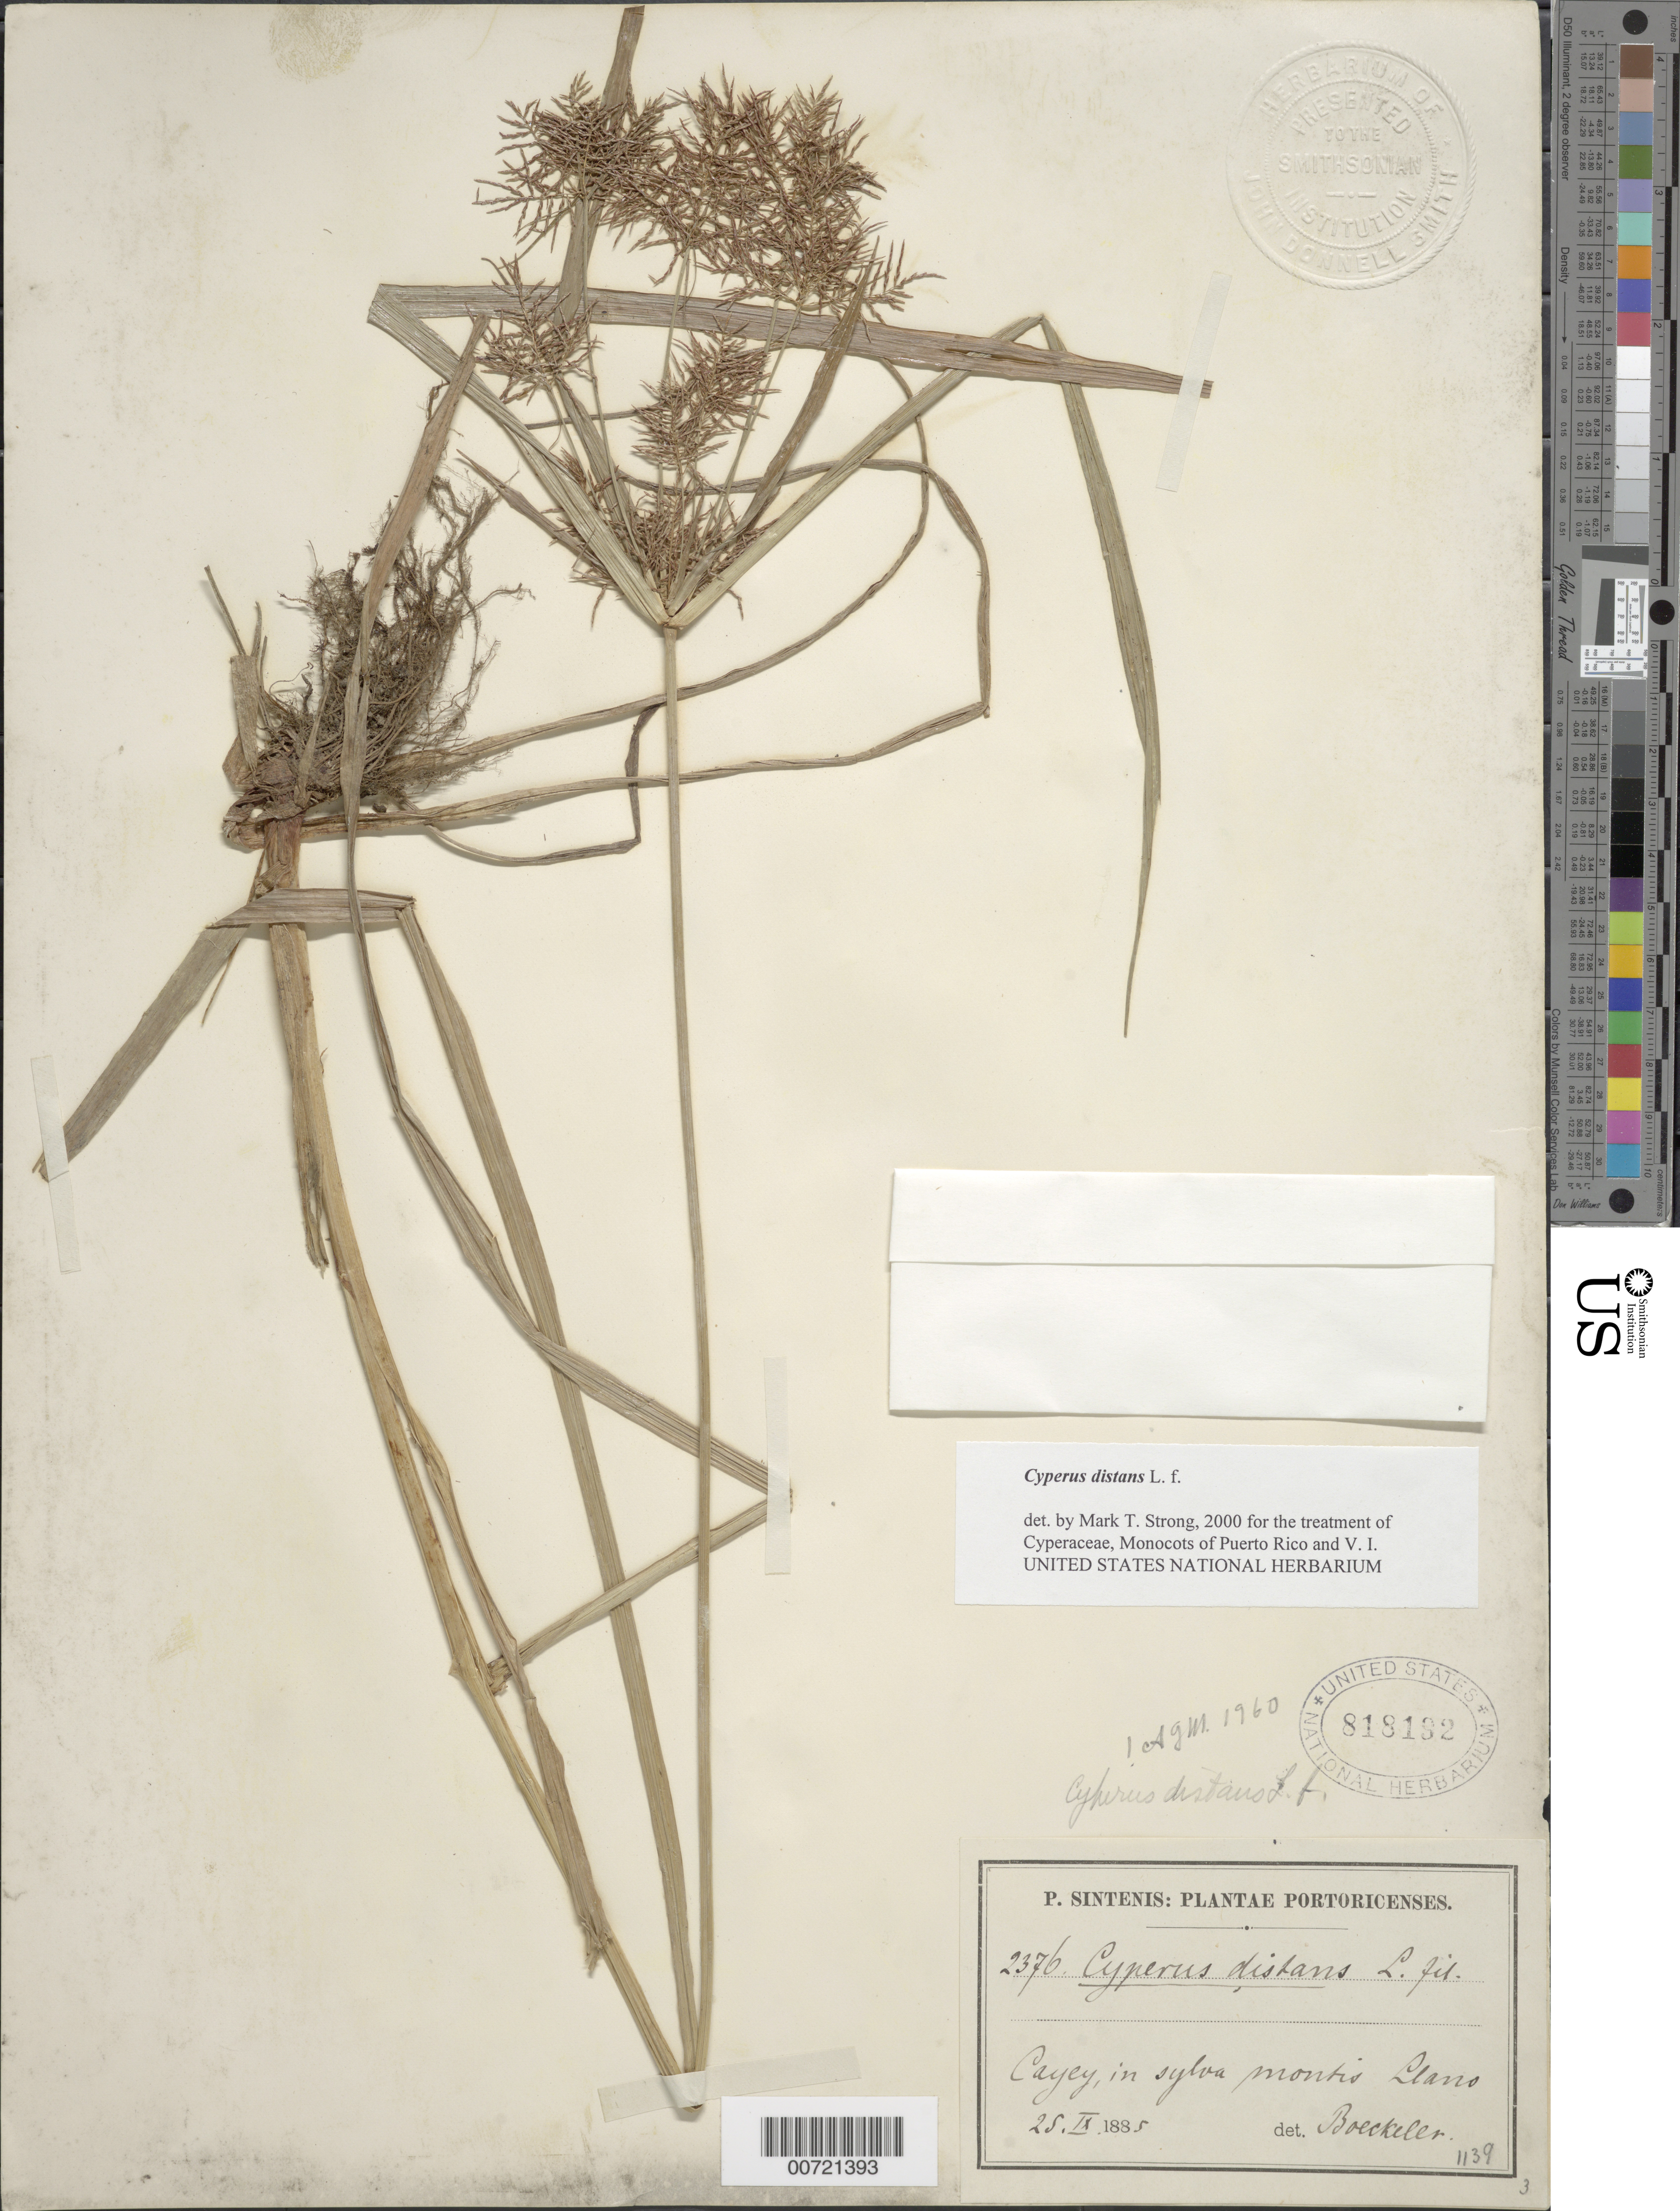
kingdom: Plantae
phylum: Tracheophyta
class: Liliopsida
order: Poales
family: Cyperaceae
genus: Cyperus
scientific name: Cyperus distans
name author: L. f.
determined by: Strong, M. T., (US), Smithsonian Institution - National Museum of Natural History (UNITED STATES)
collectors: P. Sintenis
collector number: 2376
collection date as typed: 25 Sep 1885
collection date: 1885-09-25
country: Puerto Rico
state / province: Cayey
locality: Cayey.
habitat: In sylvas montis Llano.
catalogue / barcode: US 818182